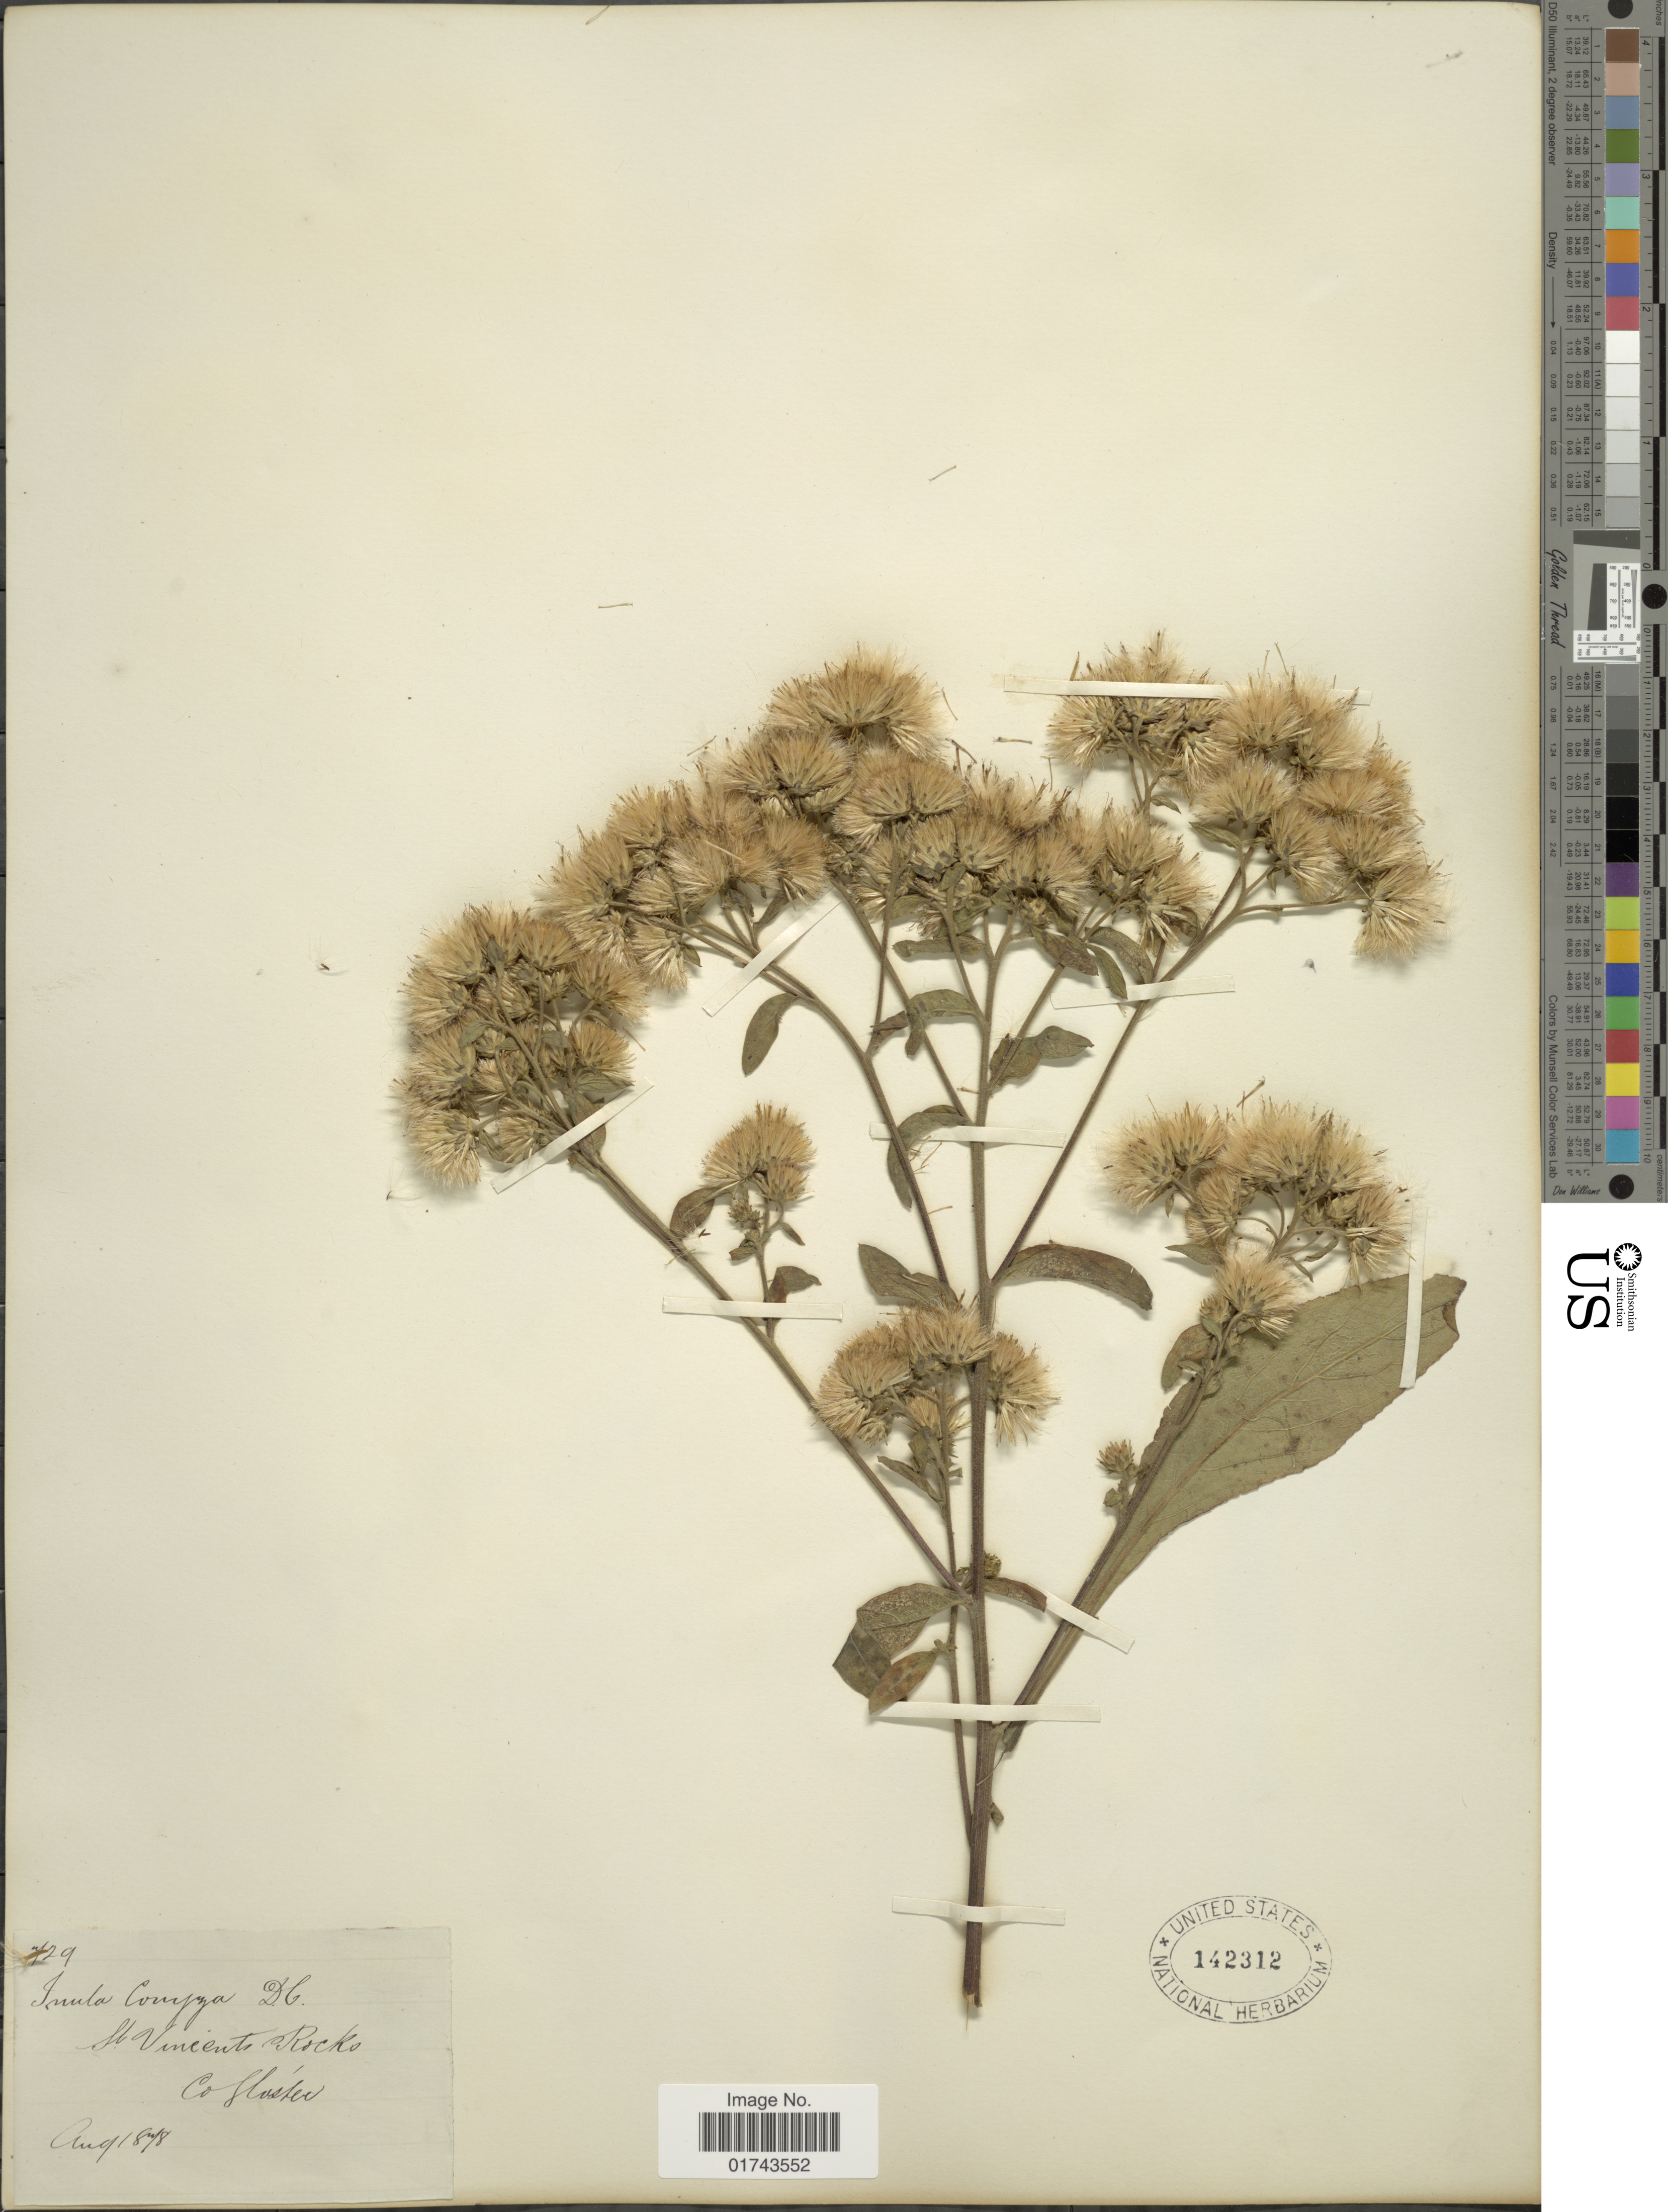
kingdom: Plantae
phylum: Tracheophyta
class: Magnoliopsida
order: Asterales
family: Asteraceae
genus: Inula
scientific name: Inula conyzae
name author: (Griess.) DC.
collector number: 129*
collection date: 1878-08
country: United Kingdom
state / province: England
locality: St. Vincents Rocks, Co. Gloster [Gloucester?]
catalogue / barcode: US 142312